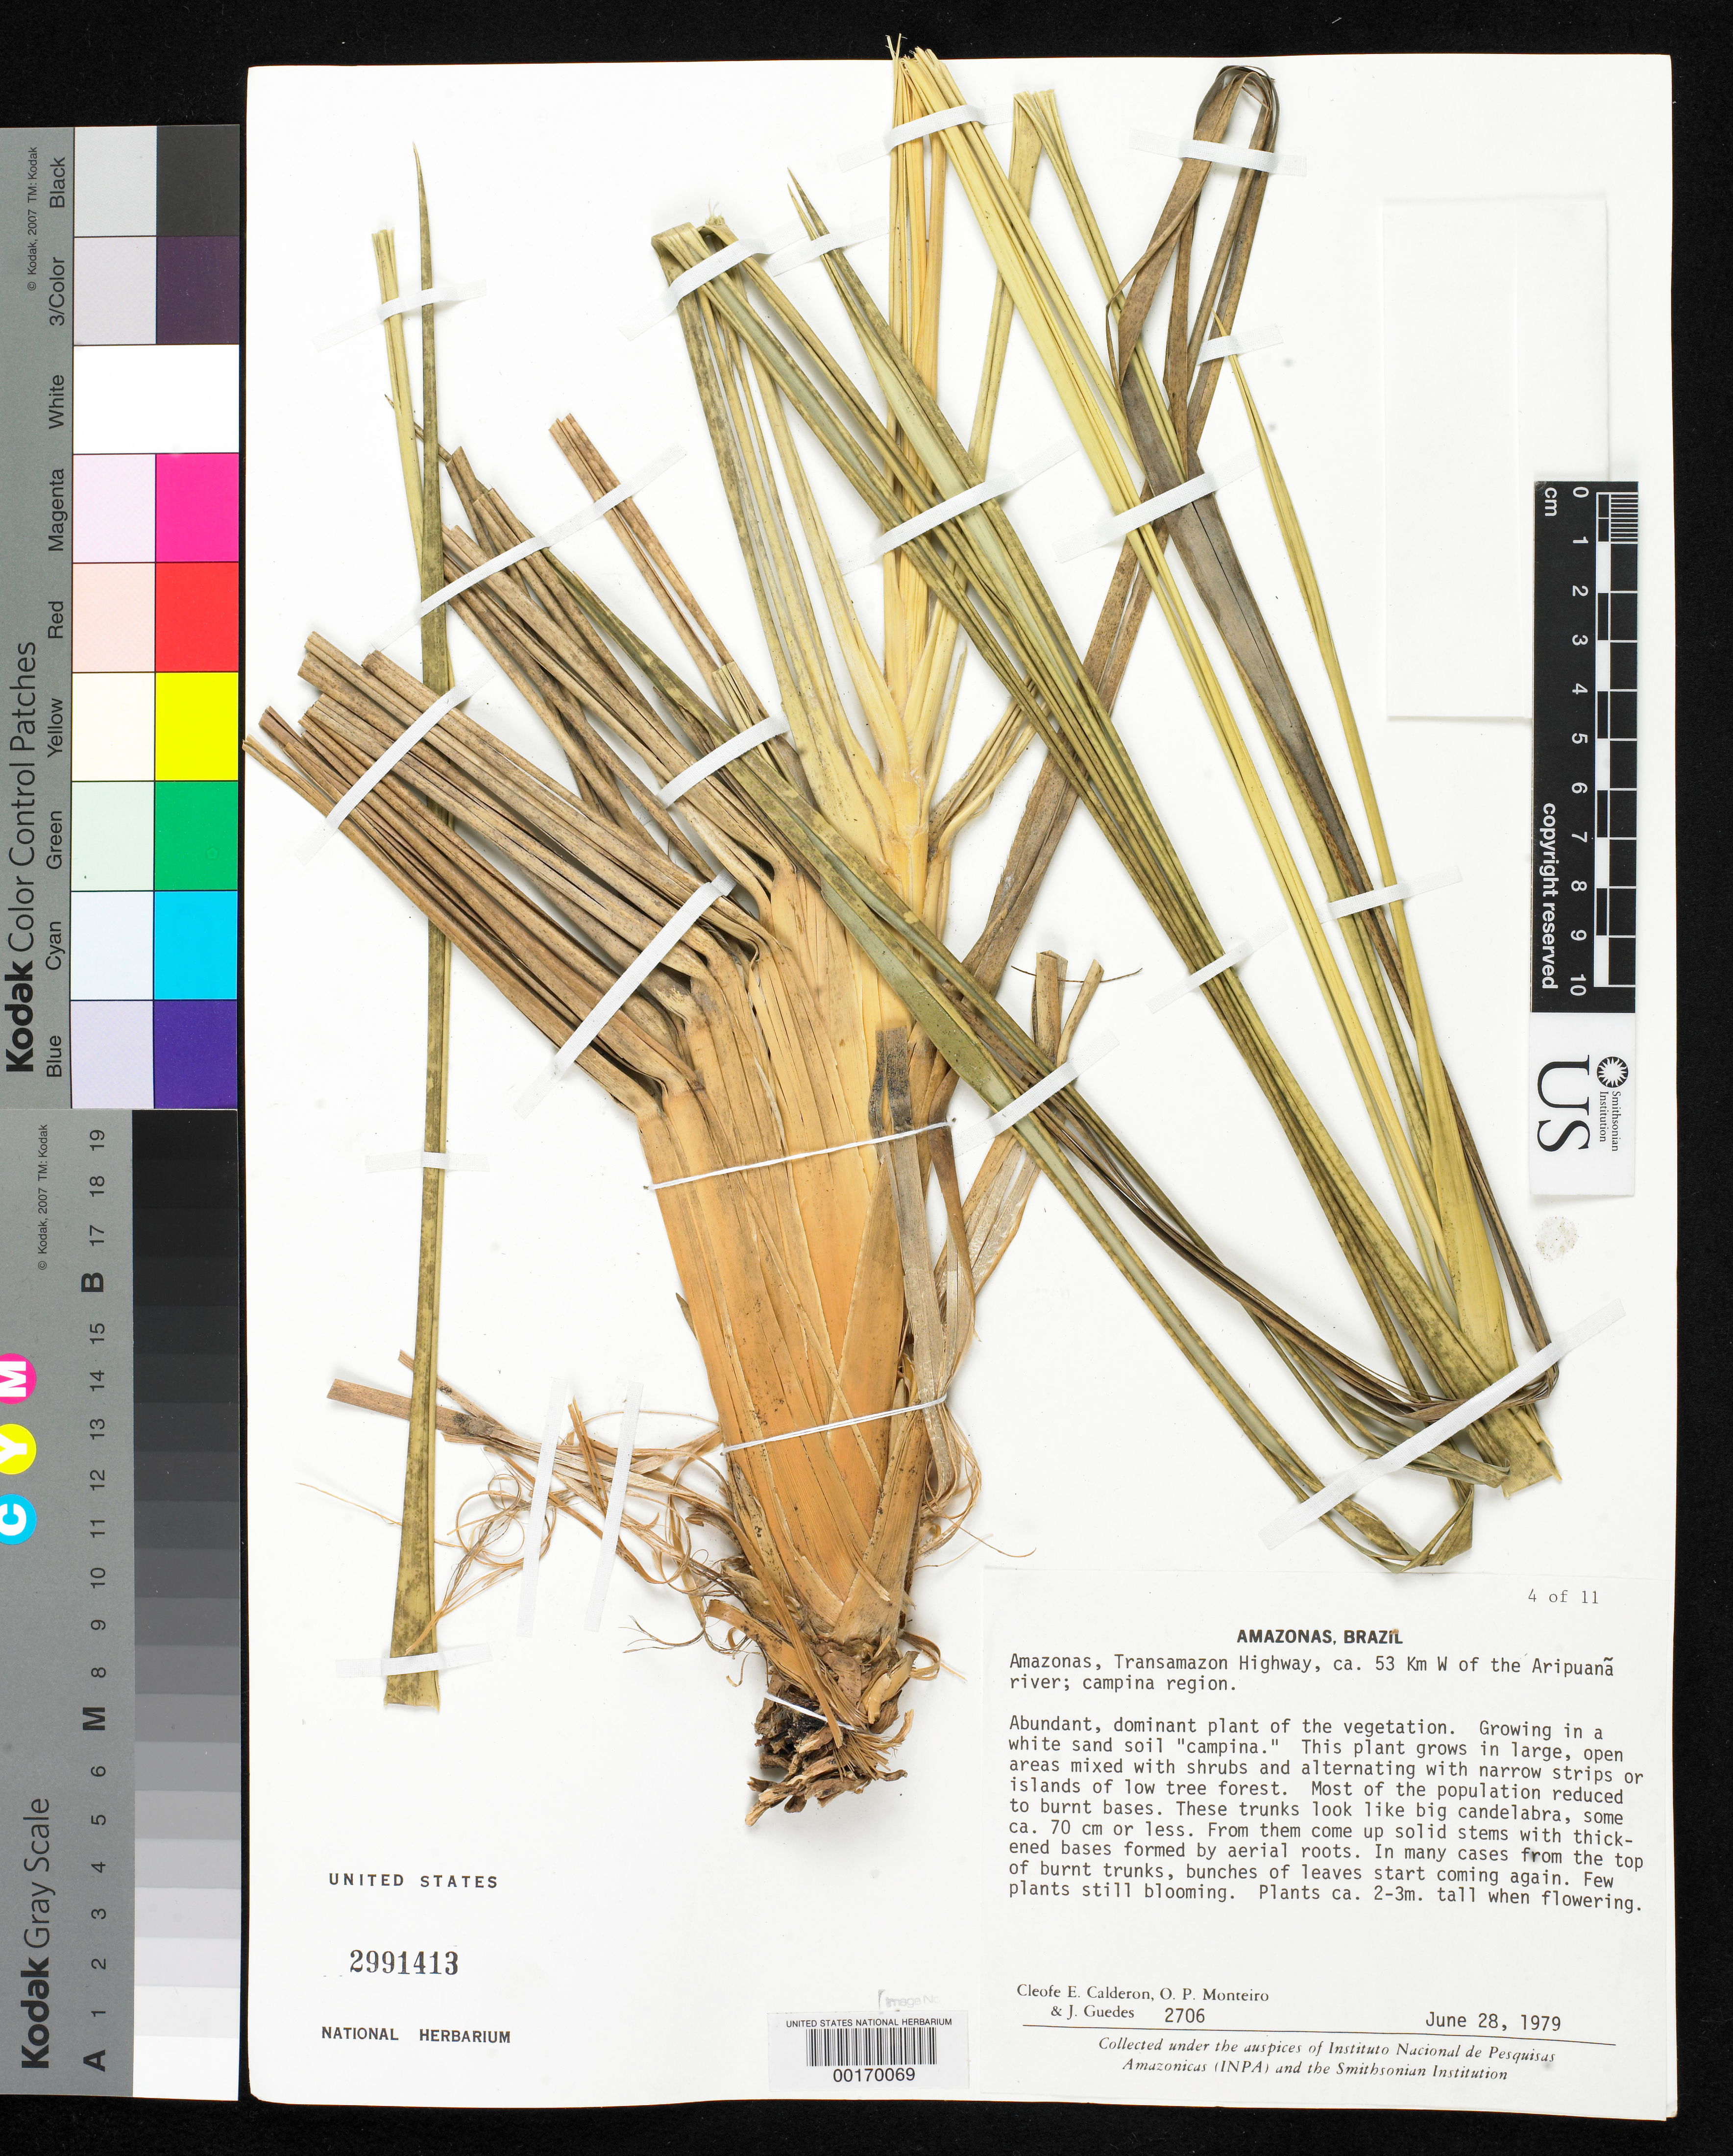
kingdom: Plantae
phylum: Tracheophyta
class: Liliopsida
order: Poales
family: Poaceae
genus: Arundoclaytonia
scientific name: Arundoclaytonia dissimilis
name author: Davidse & J.L. Ellis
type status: Isotype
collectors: C. E. Calderón, O. P. Monteiro & J. Guedes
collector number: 2706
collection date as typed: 28 Jun 1979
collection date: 1979-06-28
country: Brazil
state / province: Amazonas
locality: Transamazon highway, ca. 53 km W of Aripuana River, campina region.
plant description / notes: Additional type material filed separately with bulky bamboos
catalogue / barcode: US 2991413